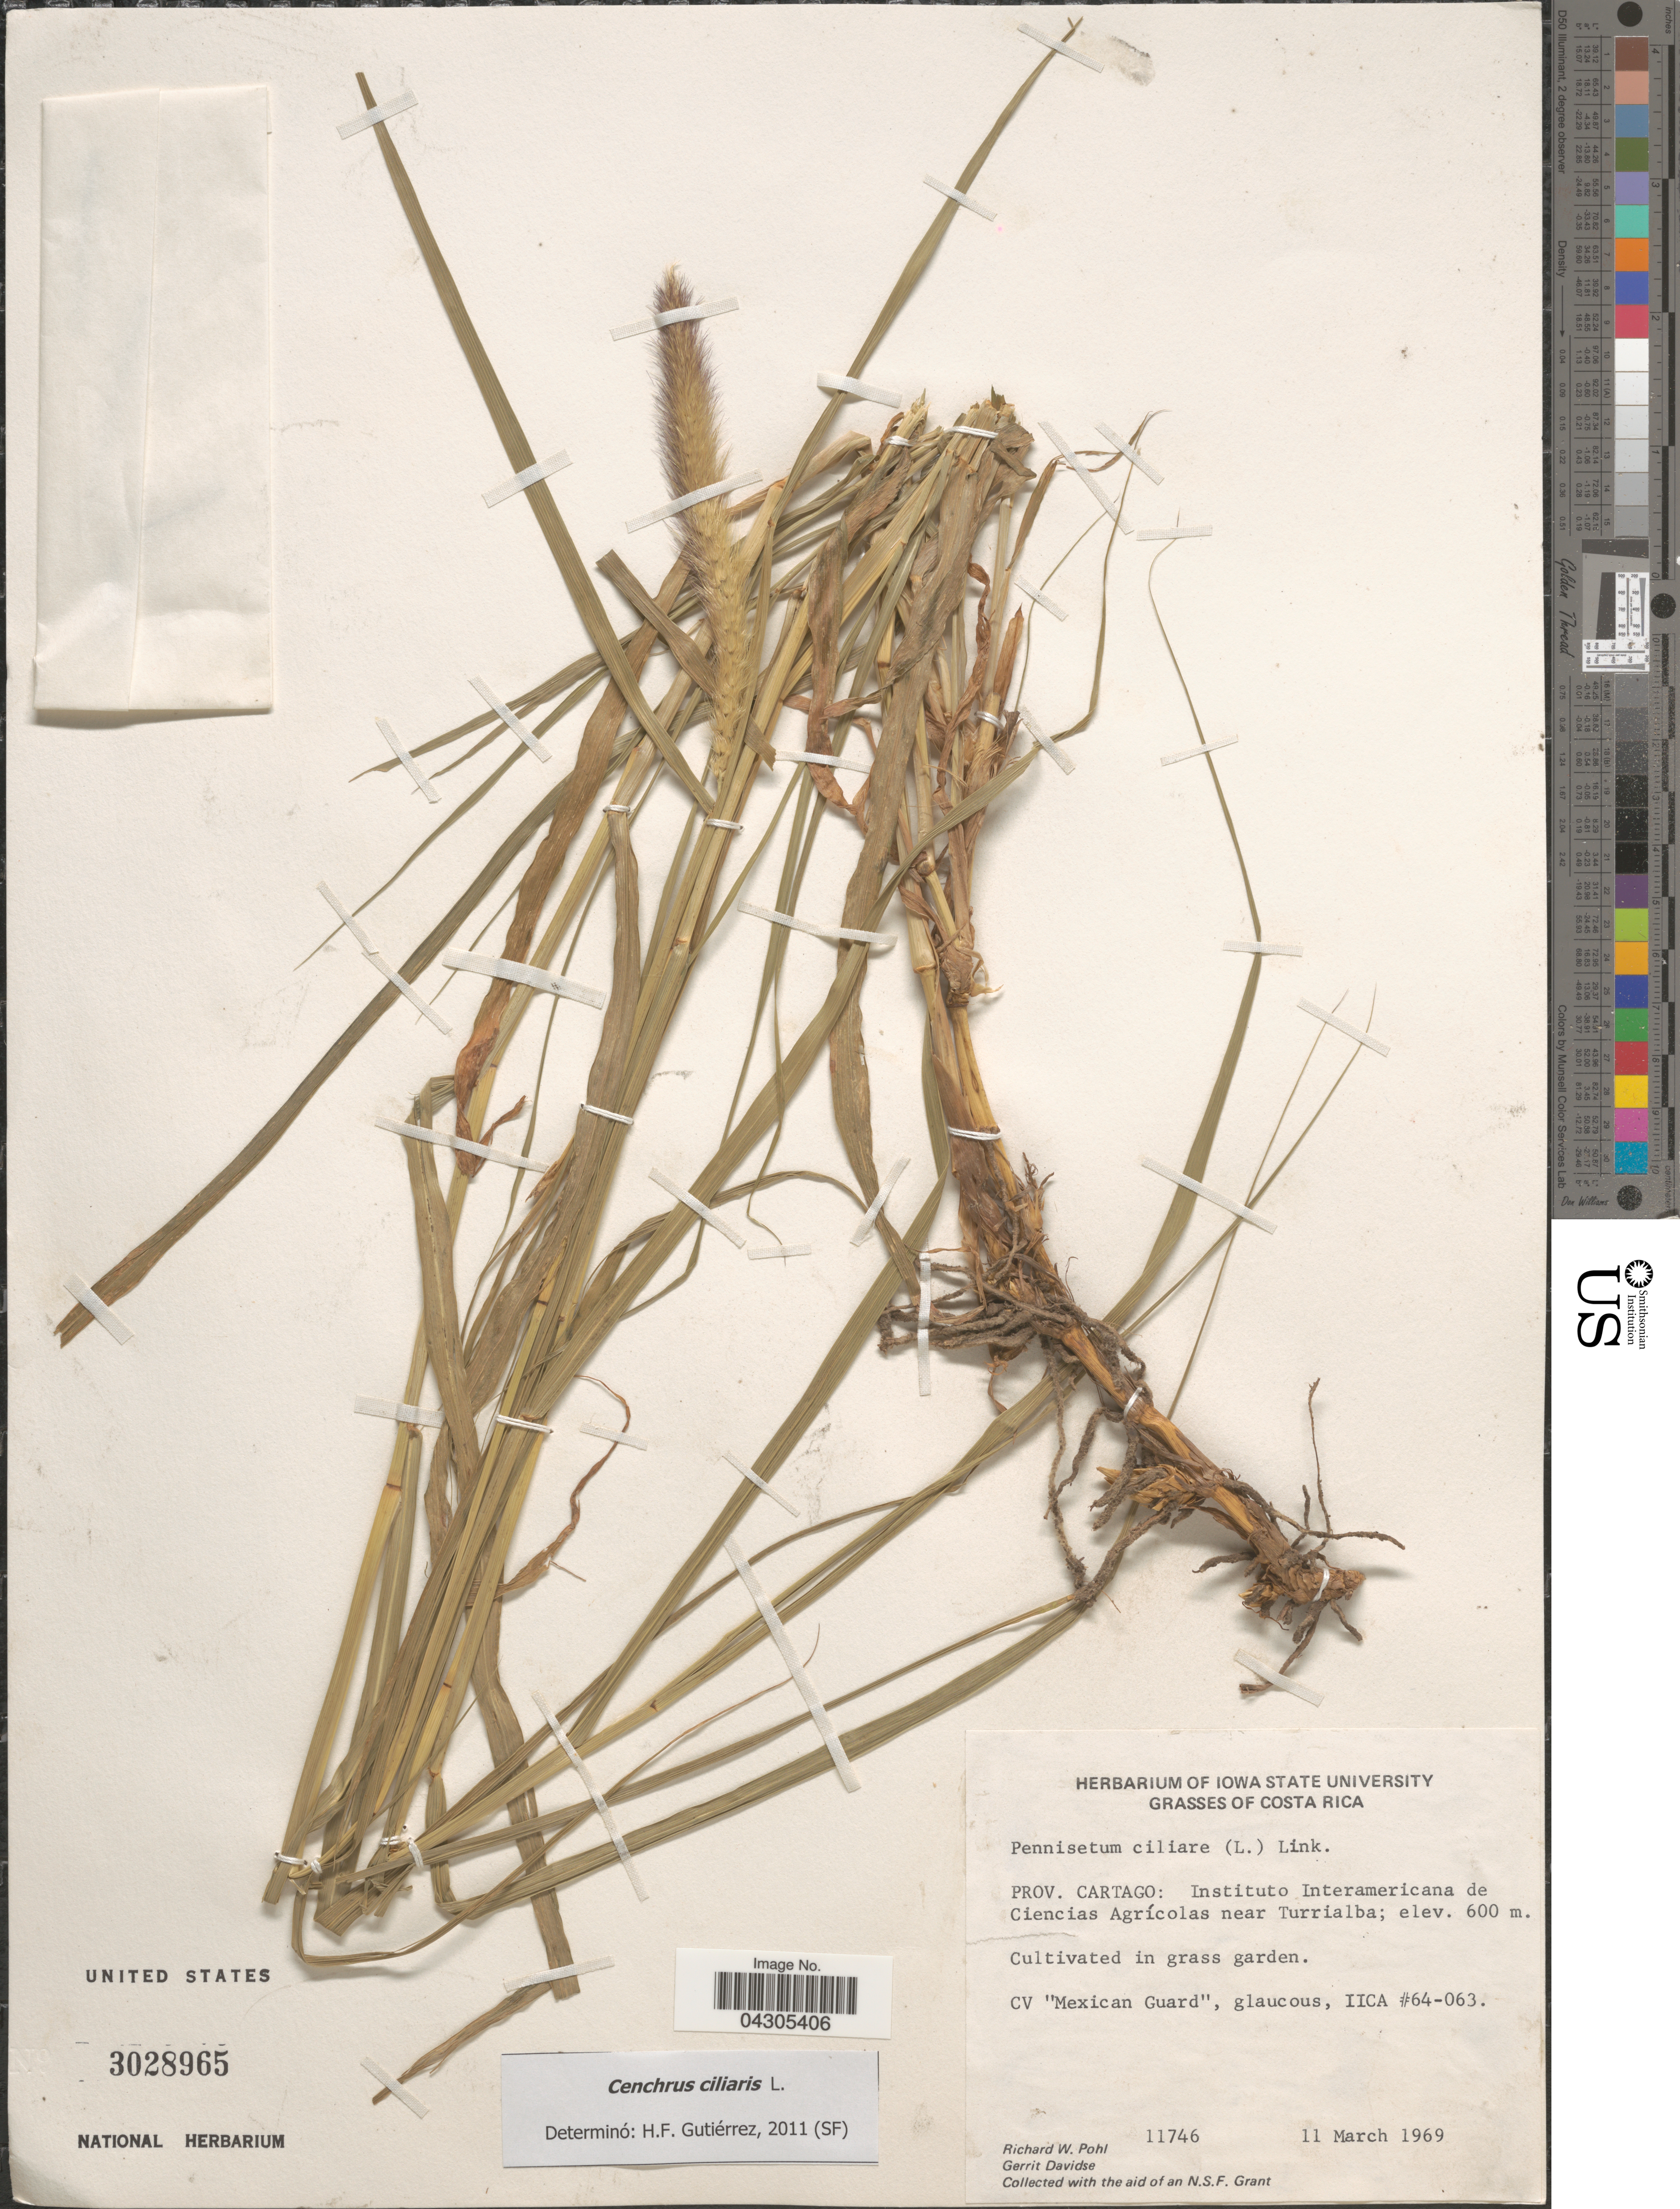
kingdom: Plantae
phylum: Tracheophyta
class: Liliopsida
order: Poales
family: Poaceae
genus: Cenchrus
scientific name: Cenchrus ciliaris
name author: L.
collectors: R. W. Pohl & G. Davidse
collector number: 11746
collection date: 1969-03-11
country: Costa Rica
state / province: Cartago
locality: Instituto Interamericana de Ciencias Agrícolas near Turrialba. Cultivated in grass garden.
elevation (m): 600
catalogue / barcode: US 3028965